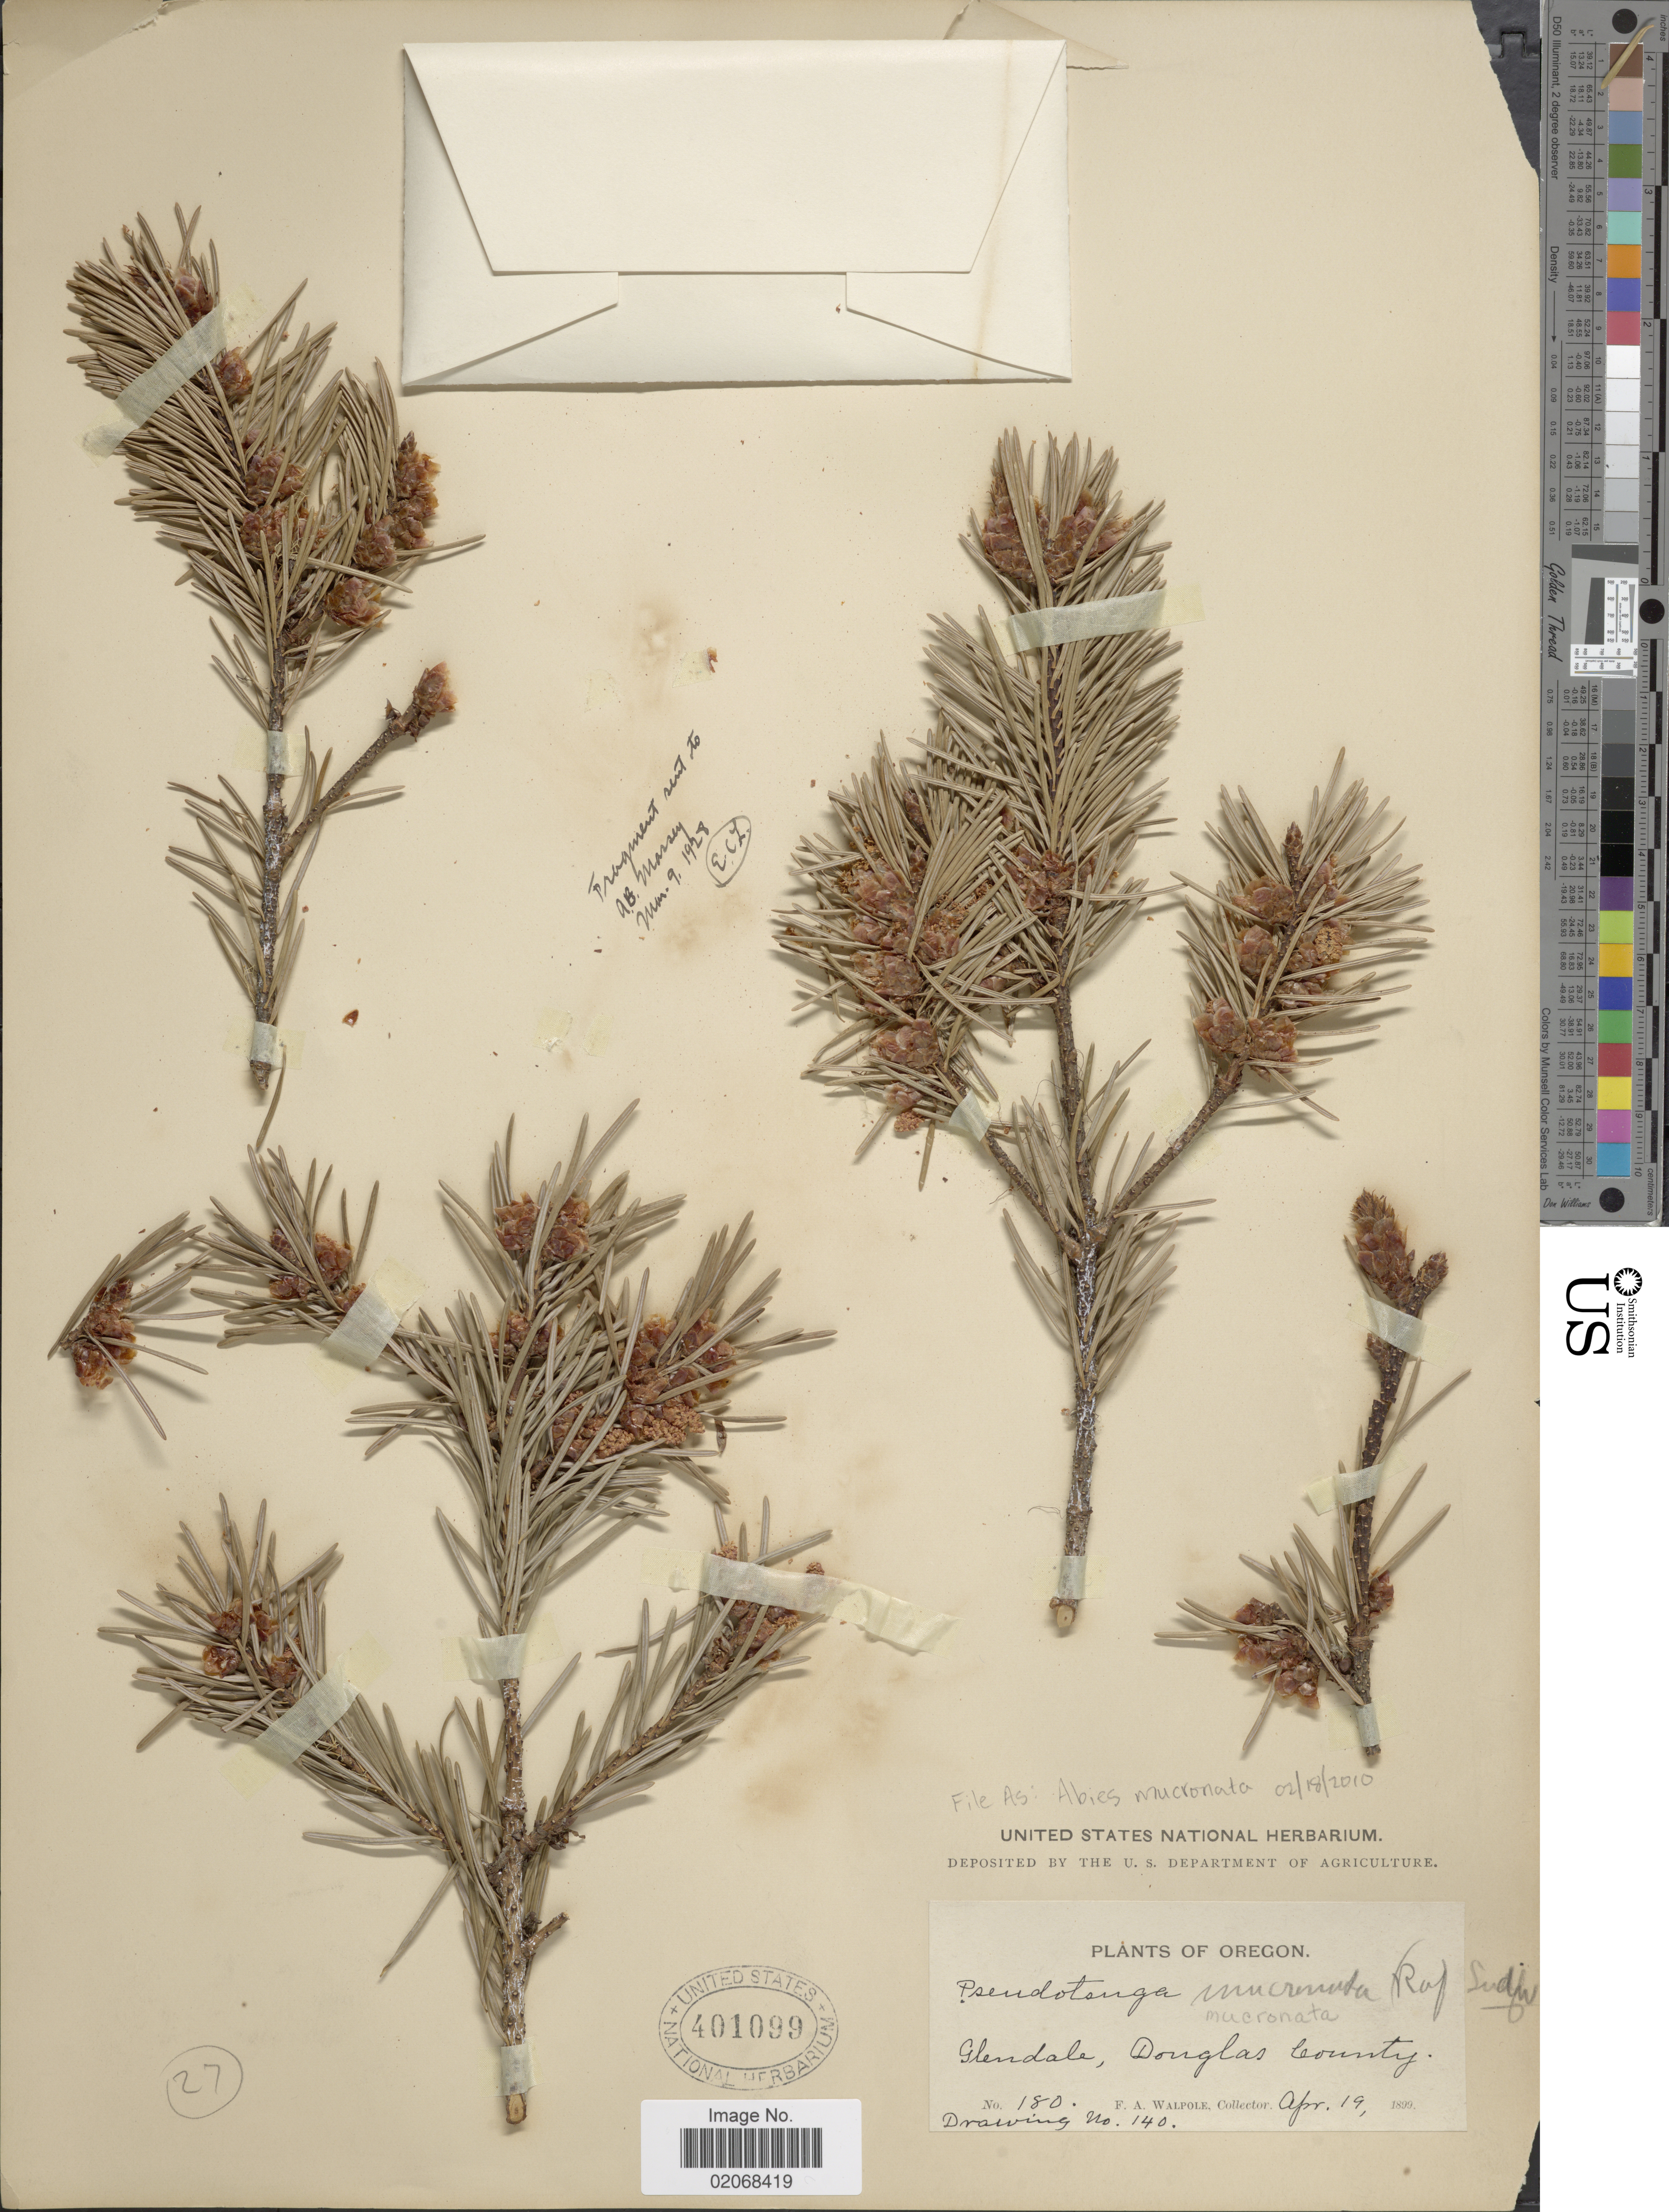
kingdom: Plantae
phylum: Tracheophyta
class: Pinopsida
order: Pinales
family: Pinaceae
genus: Abies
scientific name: Abies mucronata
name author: Raf.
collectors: F. Walpole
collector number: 180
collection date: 1899-04-19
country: United States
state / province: Oregon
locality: Glendale, Douglas County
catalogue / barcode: US 401099